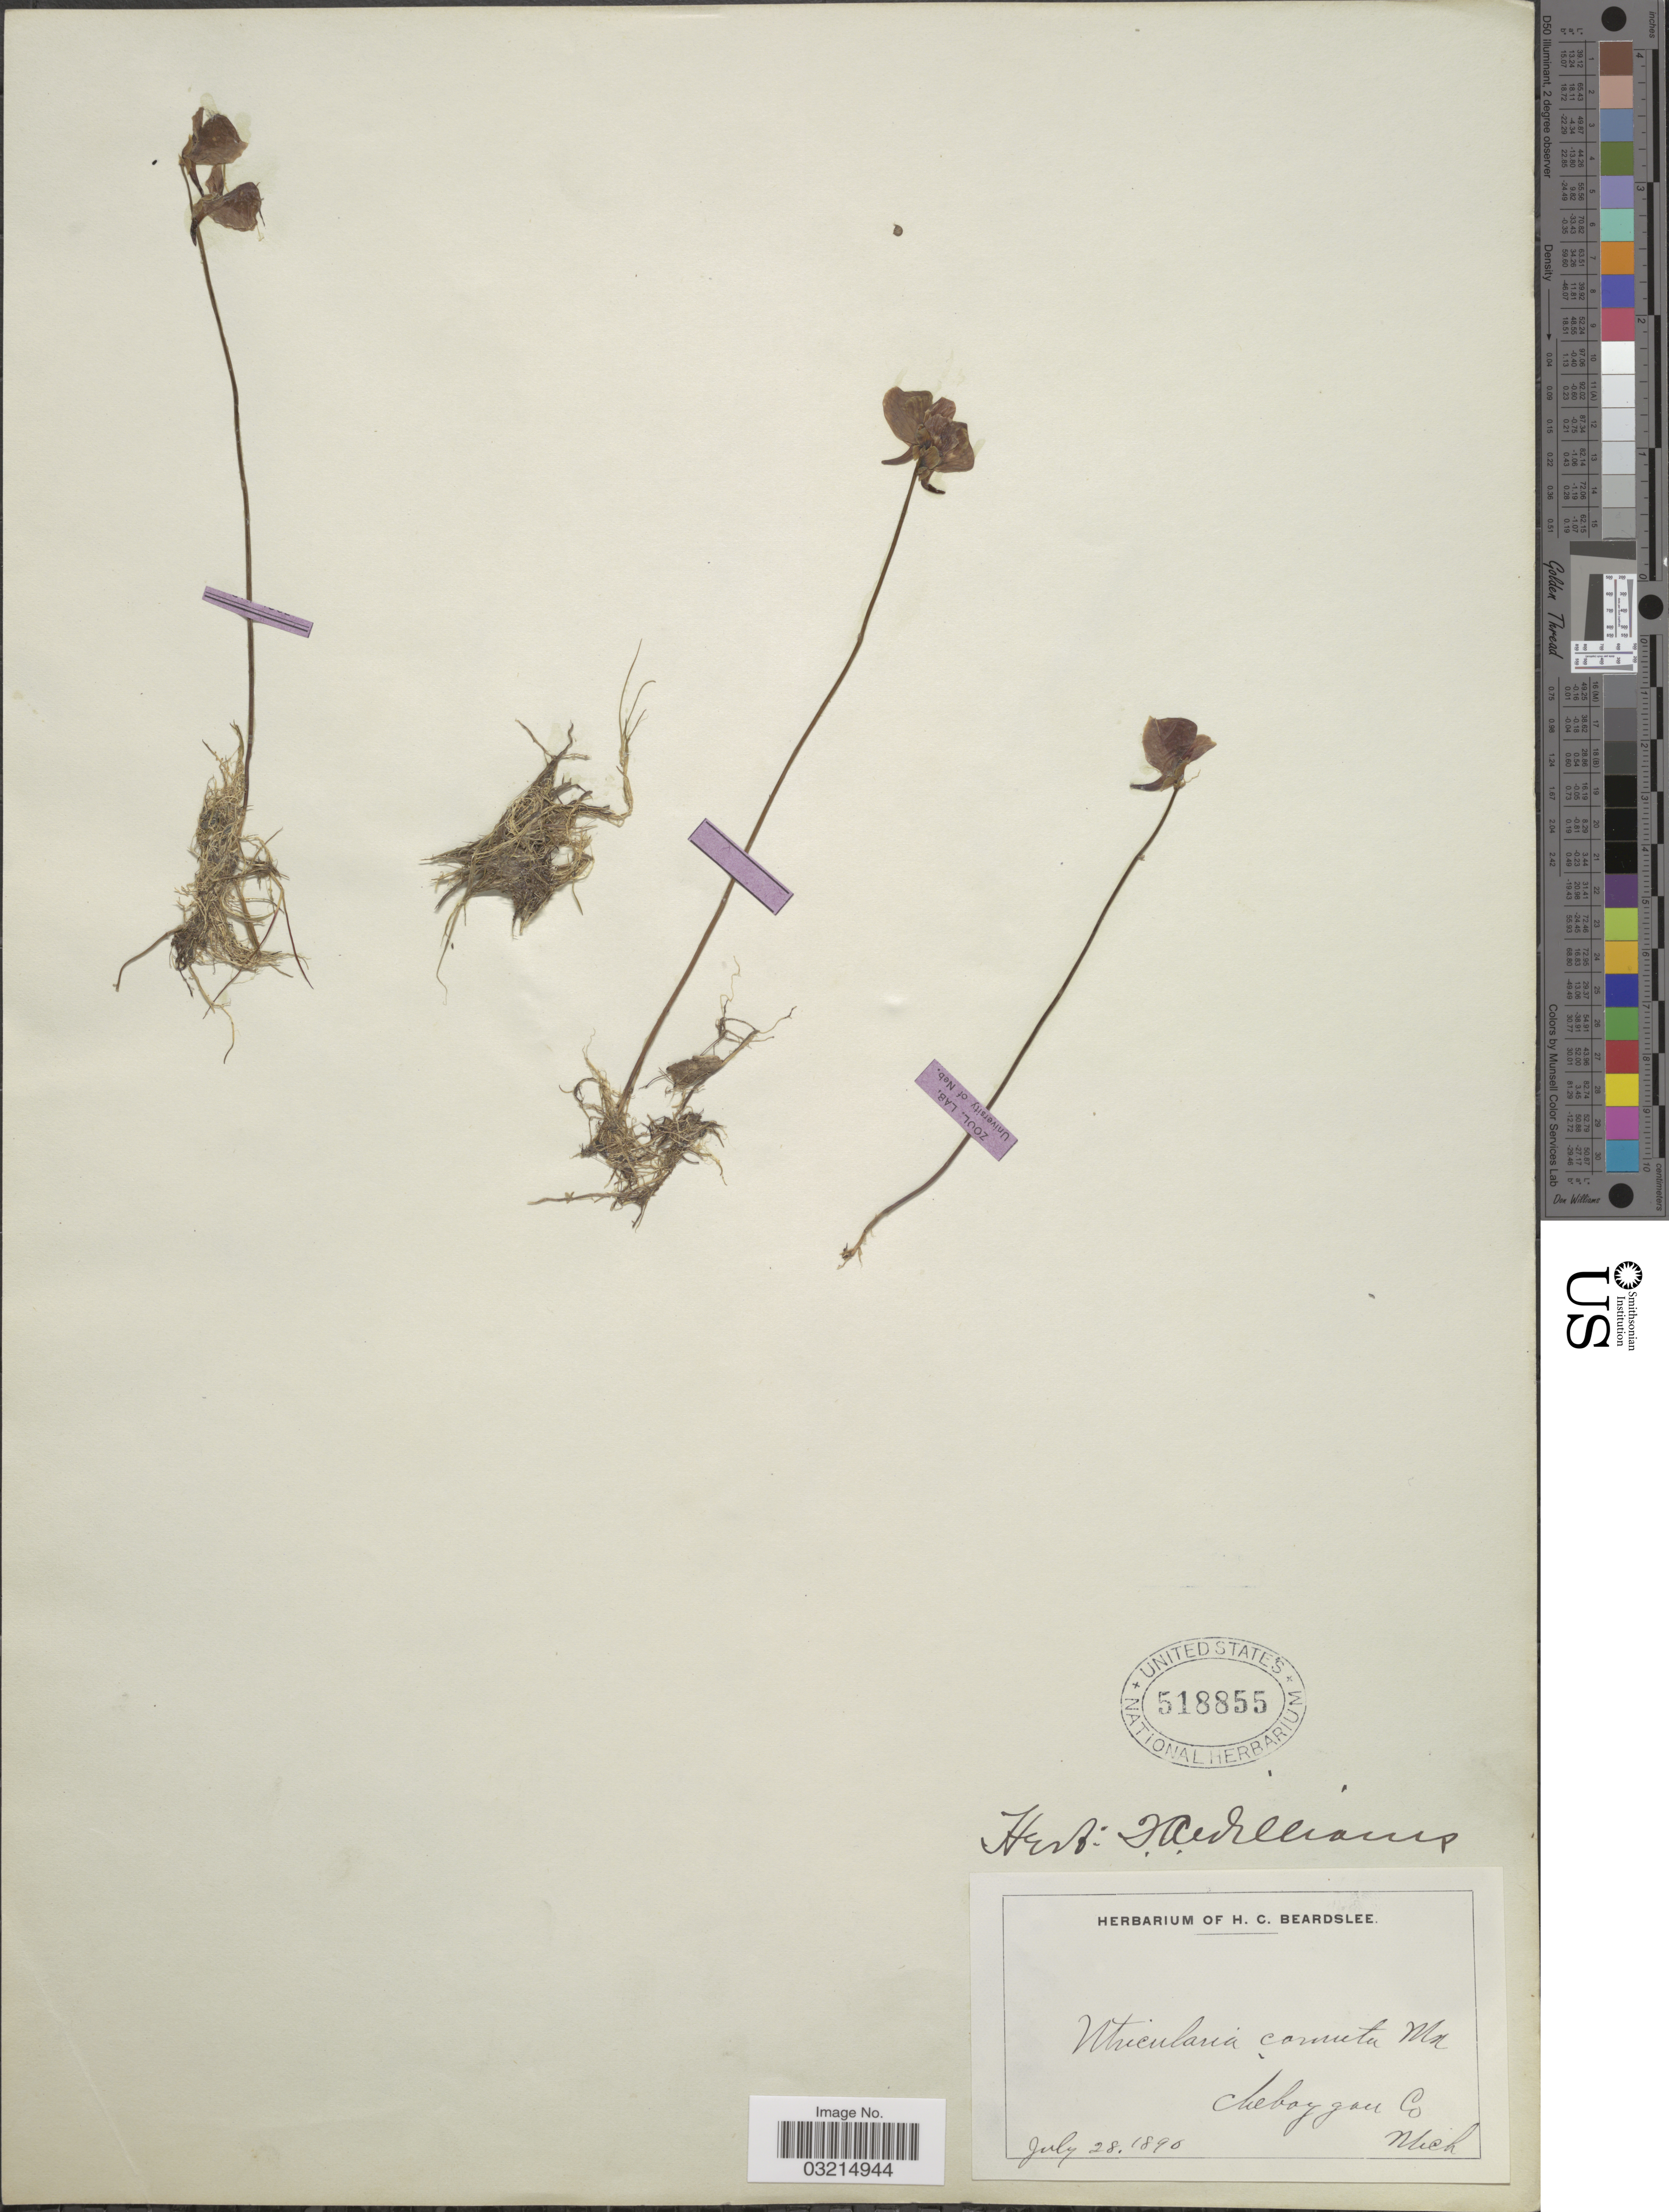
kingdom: Plantae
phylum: Tracheophyta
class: Magnoliopsida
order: Lamiales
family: Lentibulariaceae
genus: Utricularia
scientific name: Utricularia cornuta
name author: Michx.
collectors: ex herb. H. C. Beardslee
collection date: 1890-07-28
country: United States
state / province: Michigan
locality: Cheboygan Co.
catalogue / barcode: US 518855